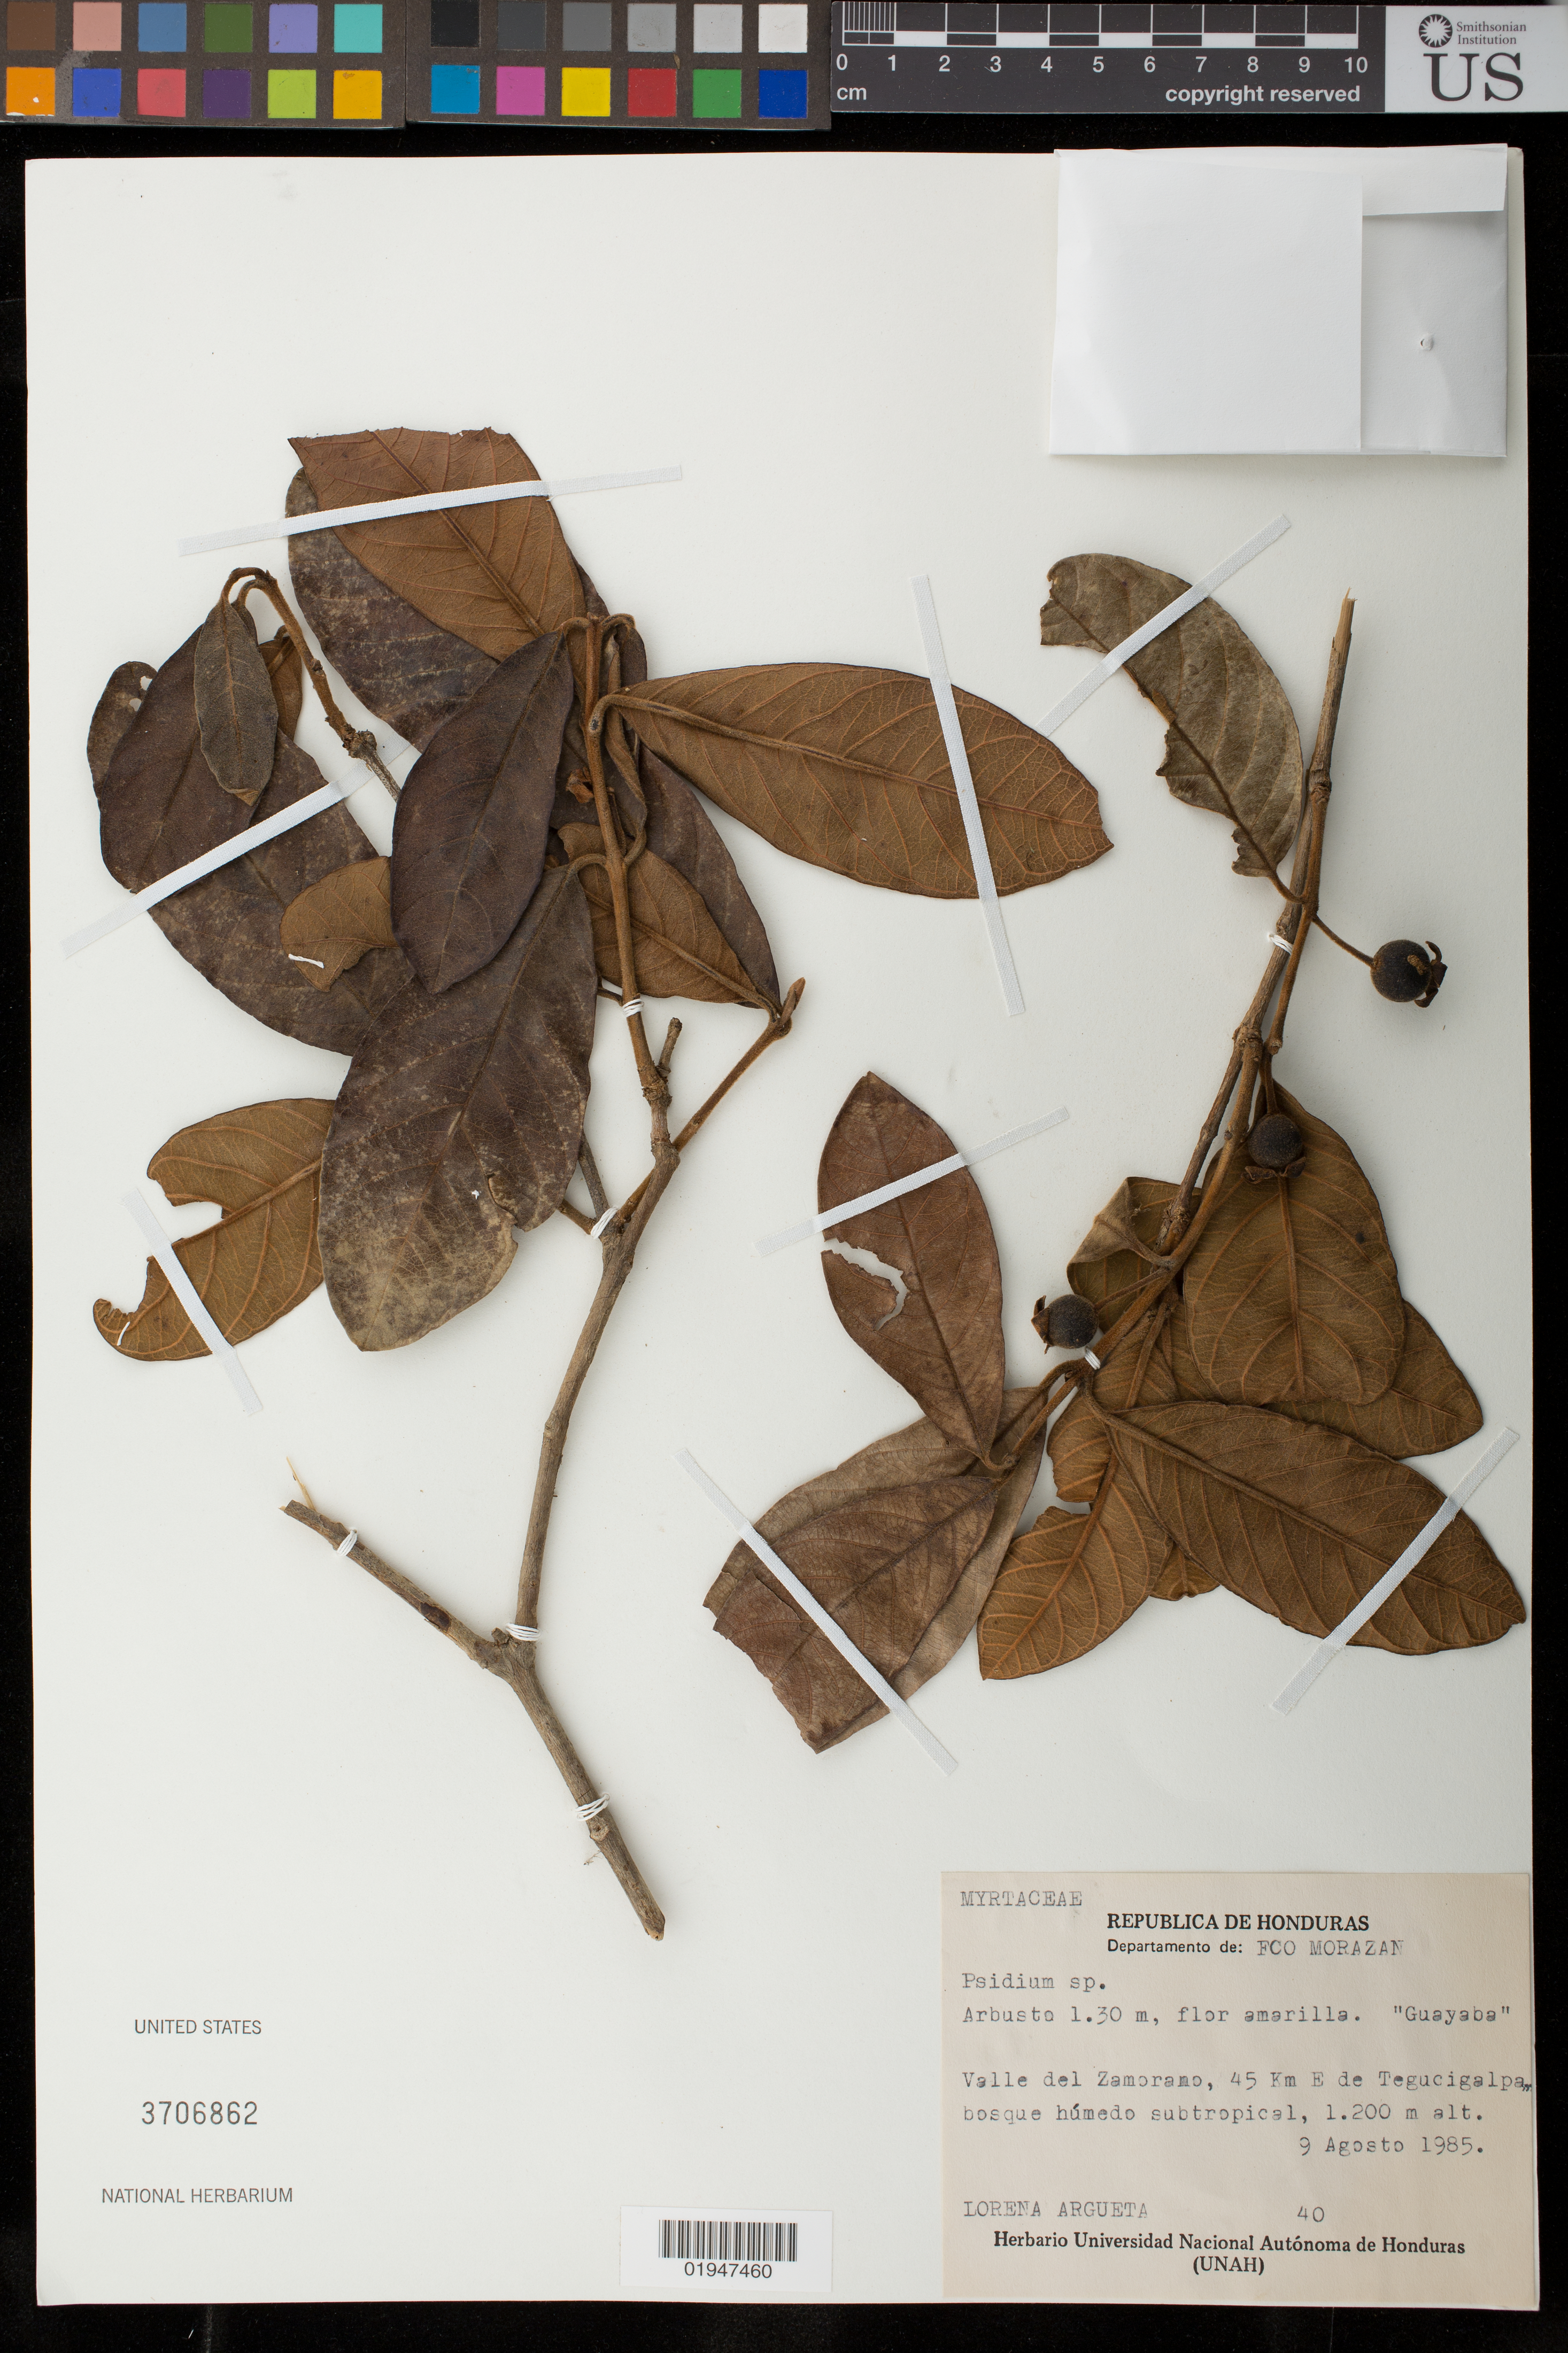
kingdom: Plantae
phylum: Tracheophyta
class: Magnoliopsida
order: Myrtales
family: Myrtaceae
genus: Psidium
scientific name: Psidium sp.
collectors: L. Argueta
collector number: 40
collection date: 1985-08-09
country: Honduras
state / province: Fco. Morazán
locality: Valle del Zamoramo, 45 km E de Tegucigalpa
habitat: Bosque húmedo subtropical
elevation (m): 1200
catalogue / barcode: US 3706862